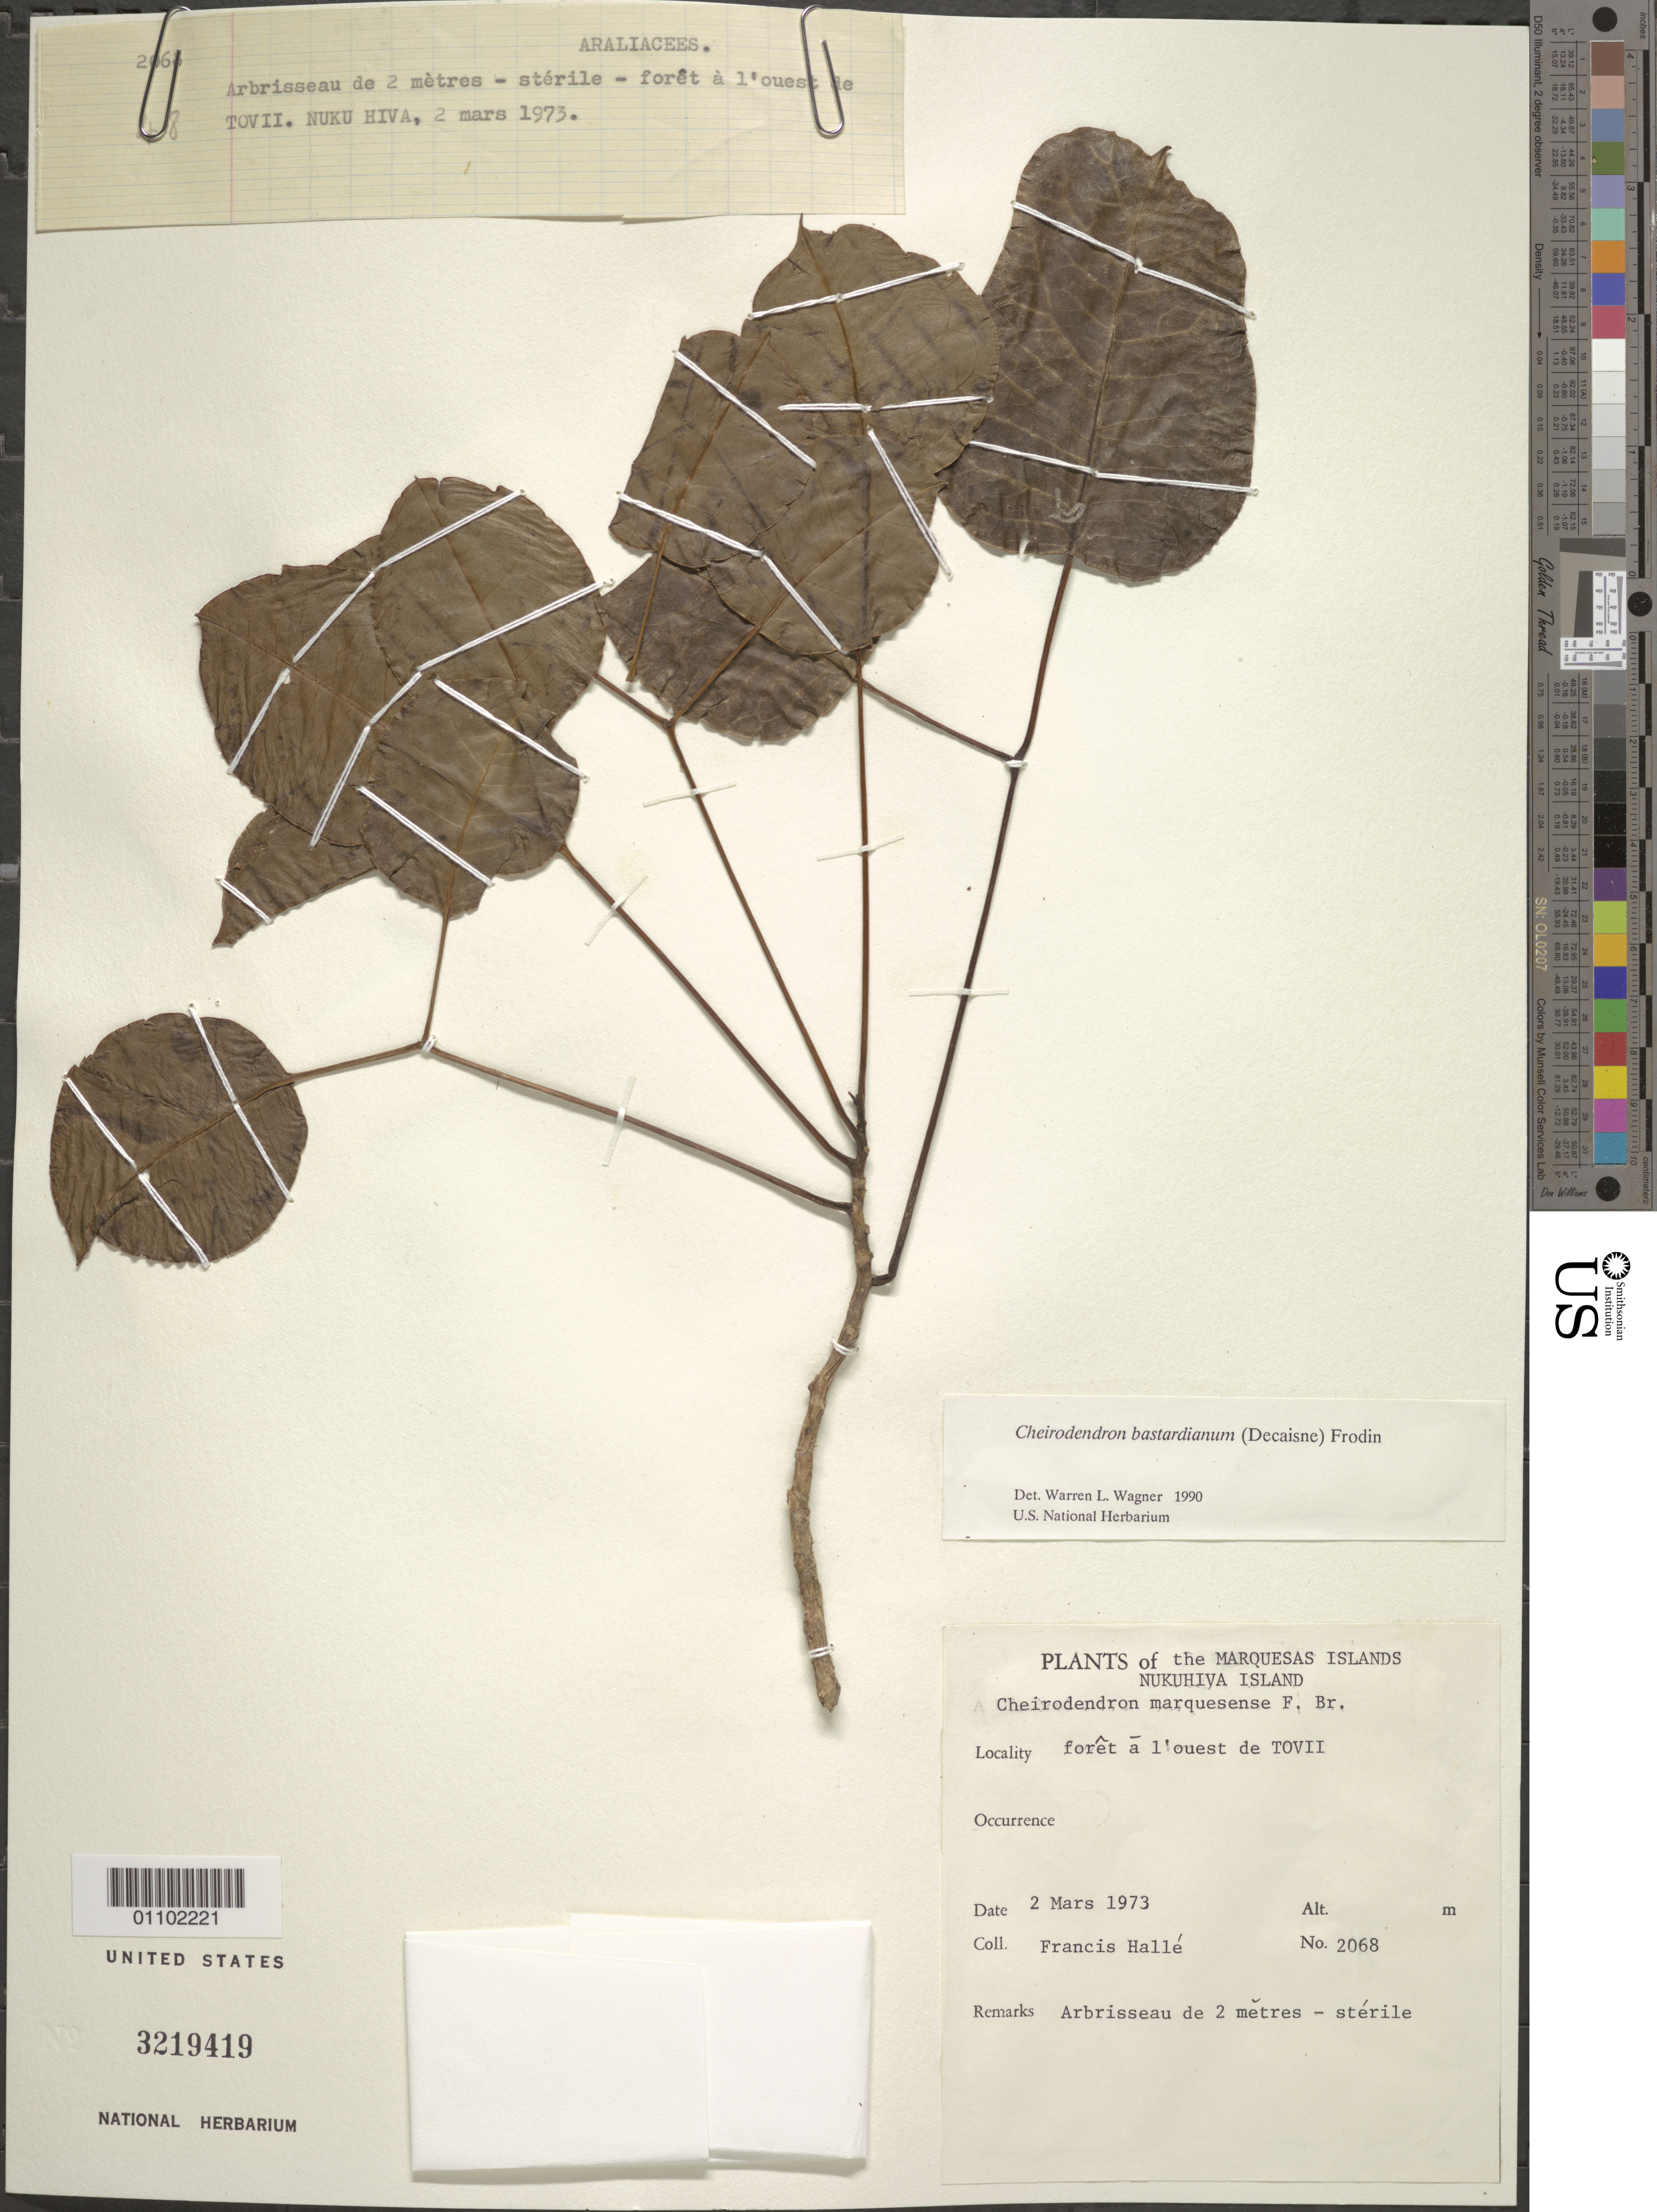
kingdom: Plantae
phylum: Tracheophyta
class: Magnoliopsida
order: Apiales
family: Araliaceae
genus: Cheirodendron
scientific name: Cheirodendron bastardianum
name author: (Decne.) Frodin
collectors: F. Hallé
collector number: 2068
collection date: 1973-03-02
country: French Polynesia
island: Nuku Hiva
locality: Forêt à l'ouest de Toovii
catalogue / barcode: US 3219419